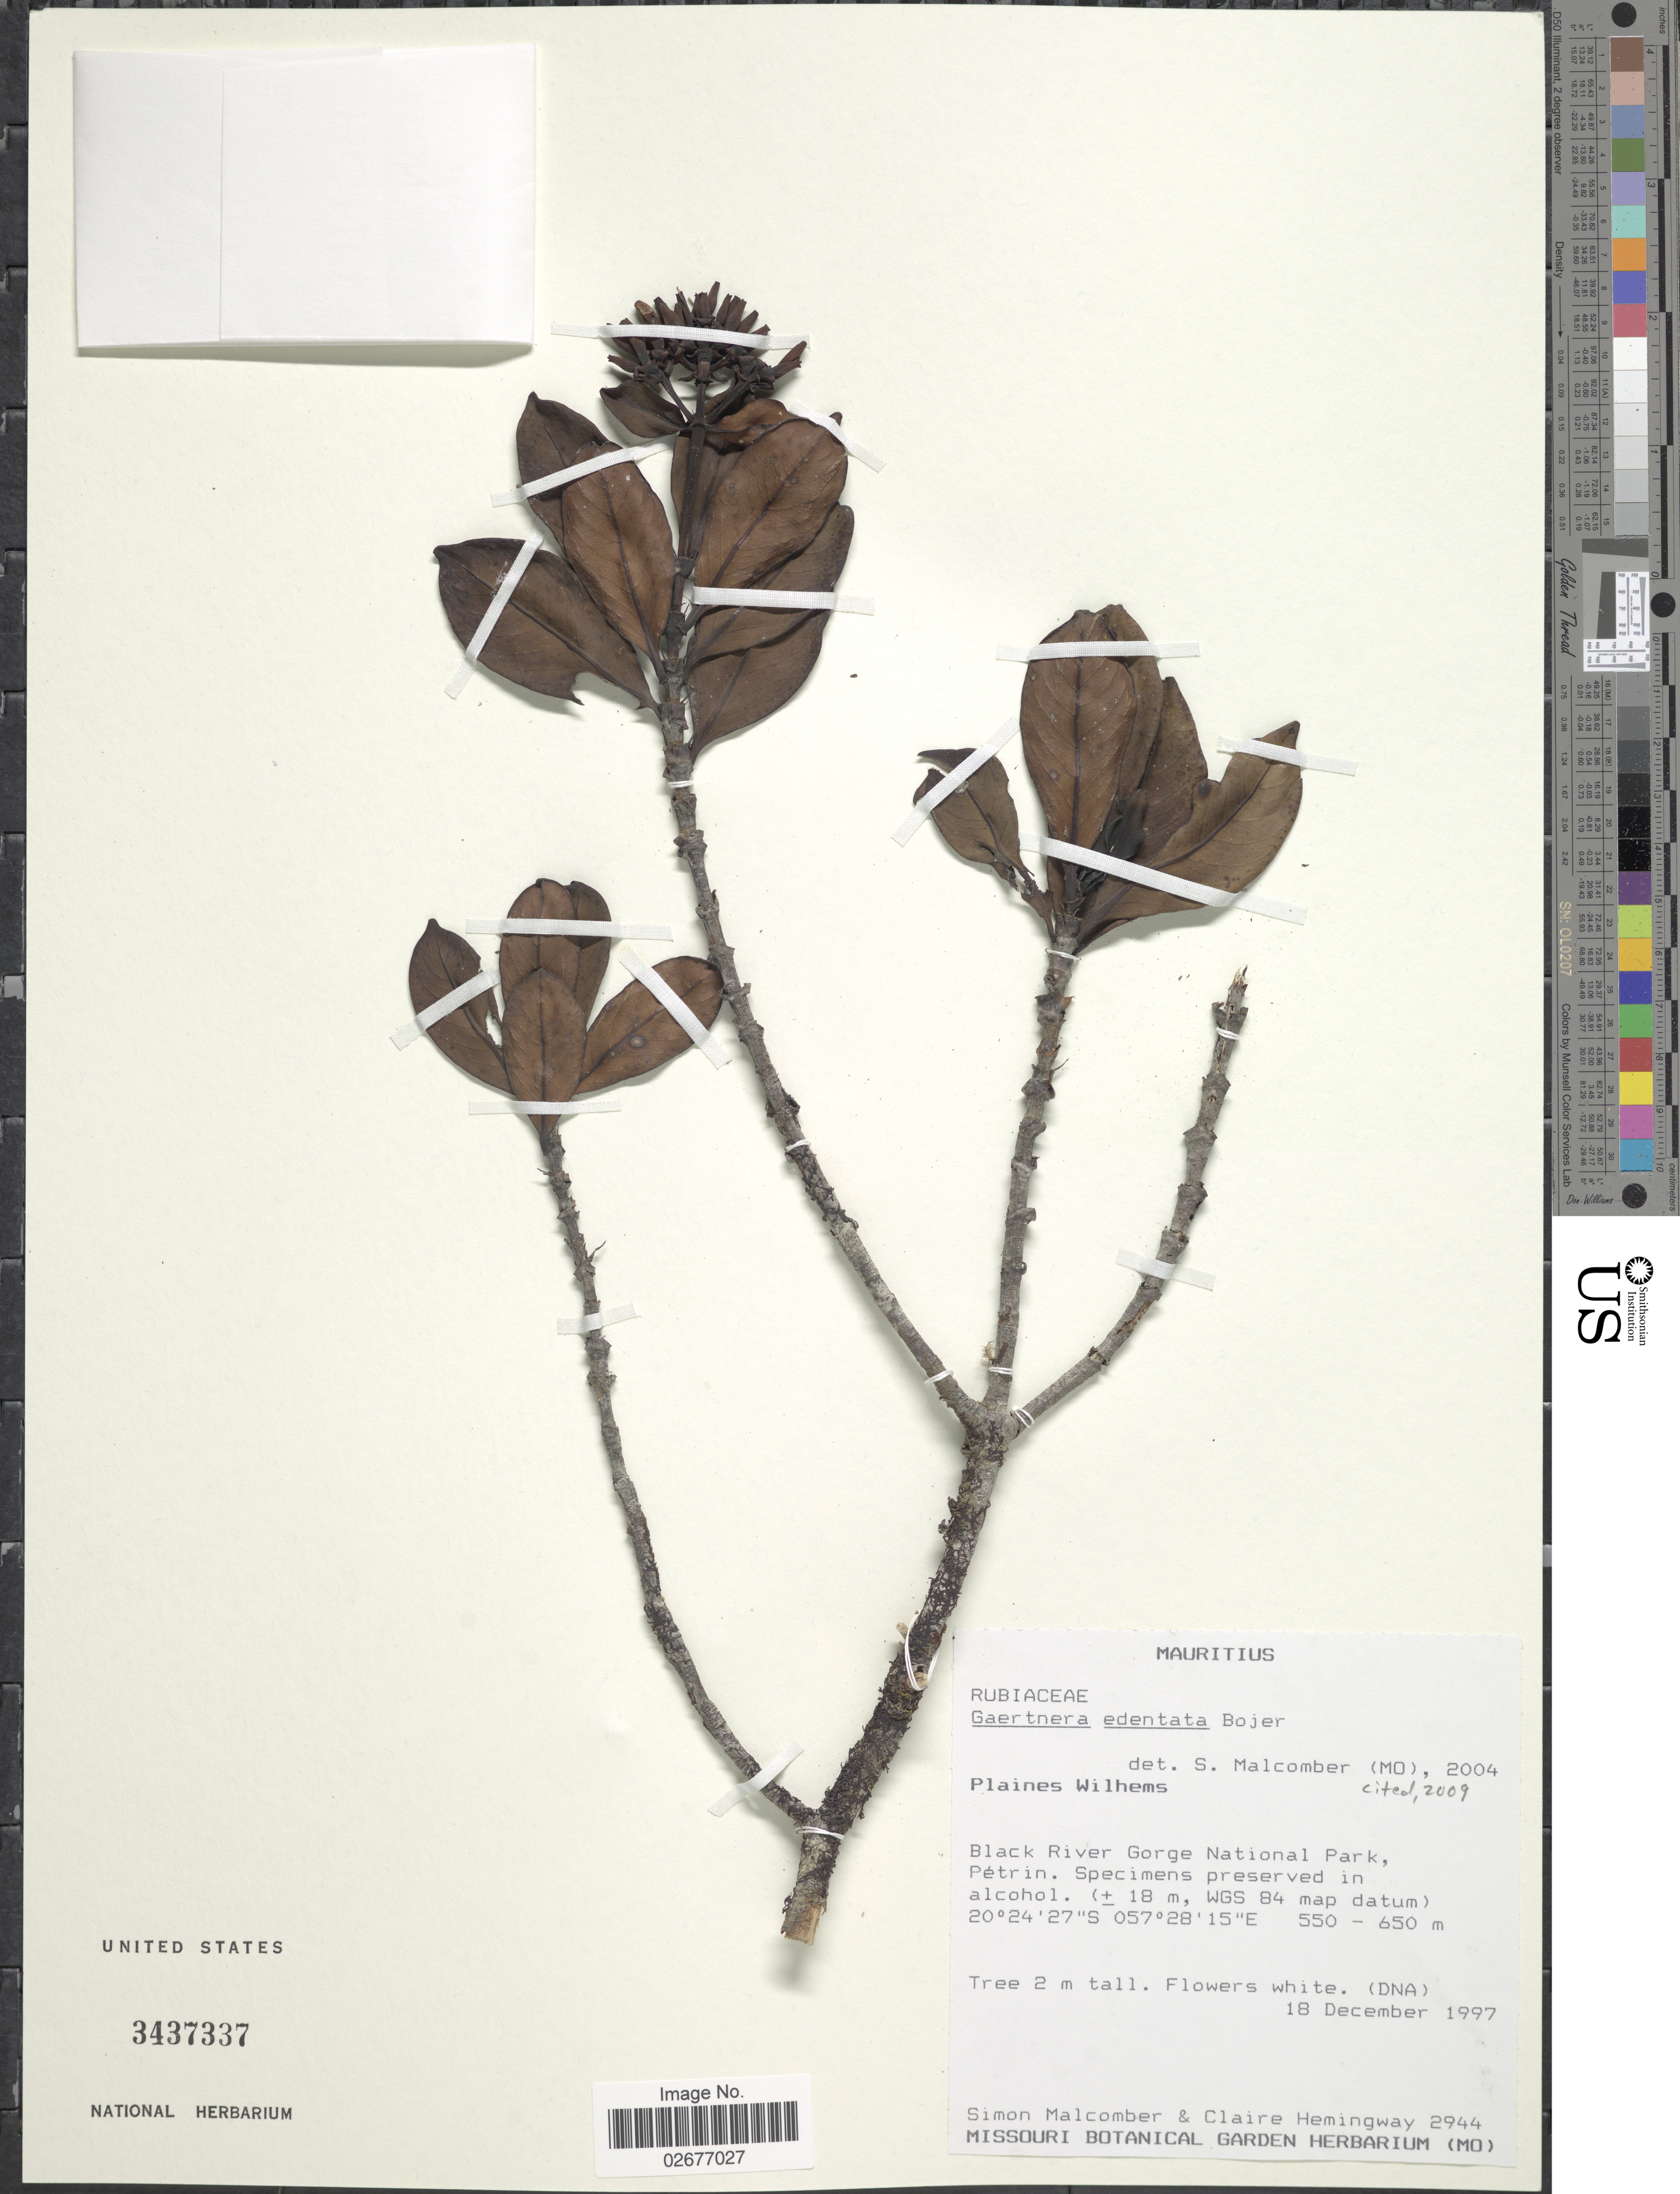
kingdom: Plantae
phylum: Tracheophyta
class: Magnoliopsida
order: Gentianales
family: Rubiaceae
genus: Gaertnera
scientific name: Gaertnera edentata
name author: Bojer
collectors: S. T. Malcomber & C. Hemingway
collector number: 2944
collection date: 1997-12-18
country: Mauritius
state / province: Plaines Wilhems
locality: Black River Gorge National Patk, Petrin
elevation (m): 550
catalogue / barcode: US 3437337